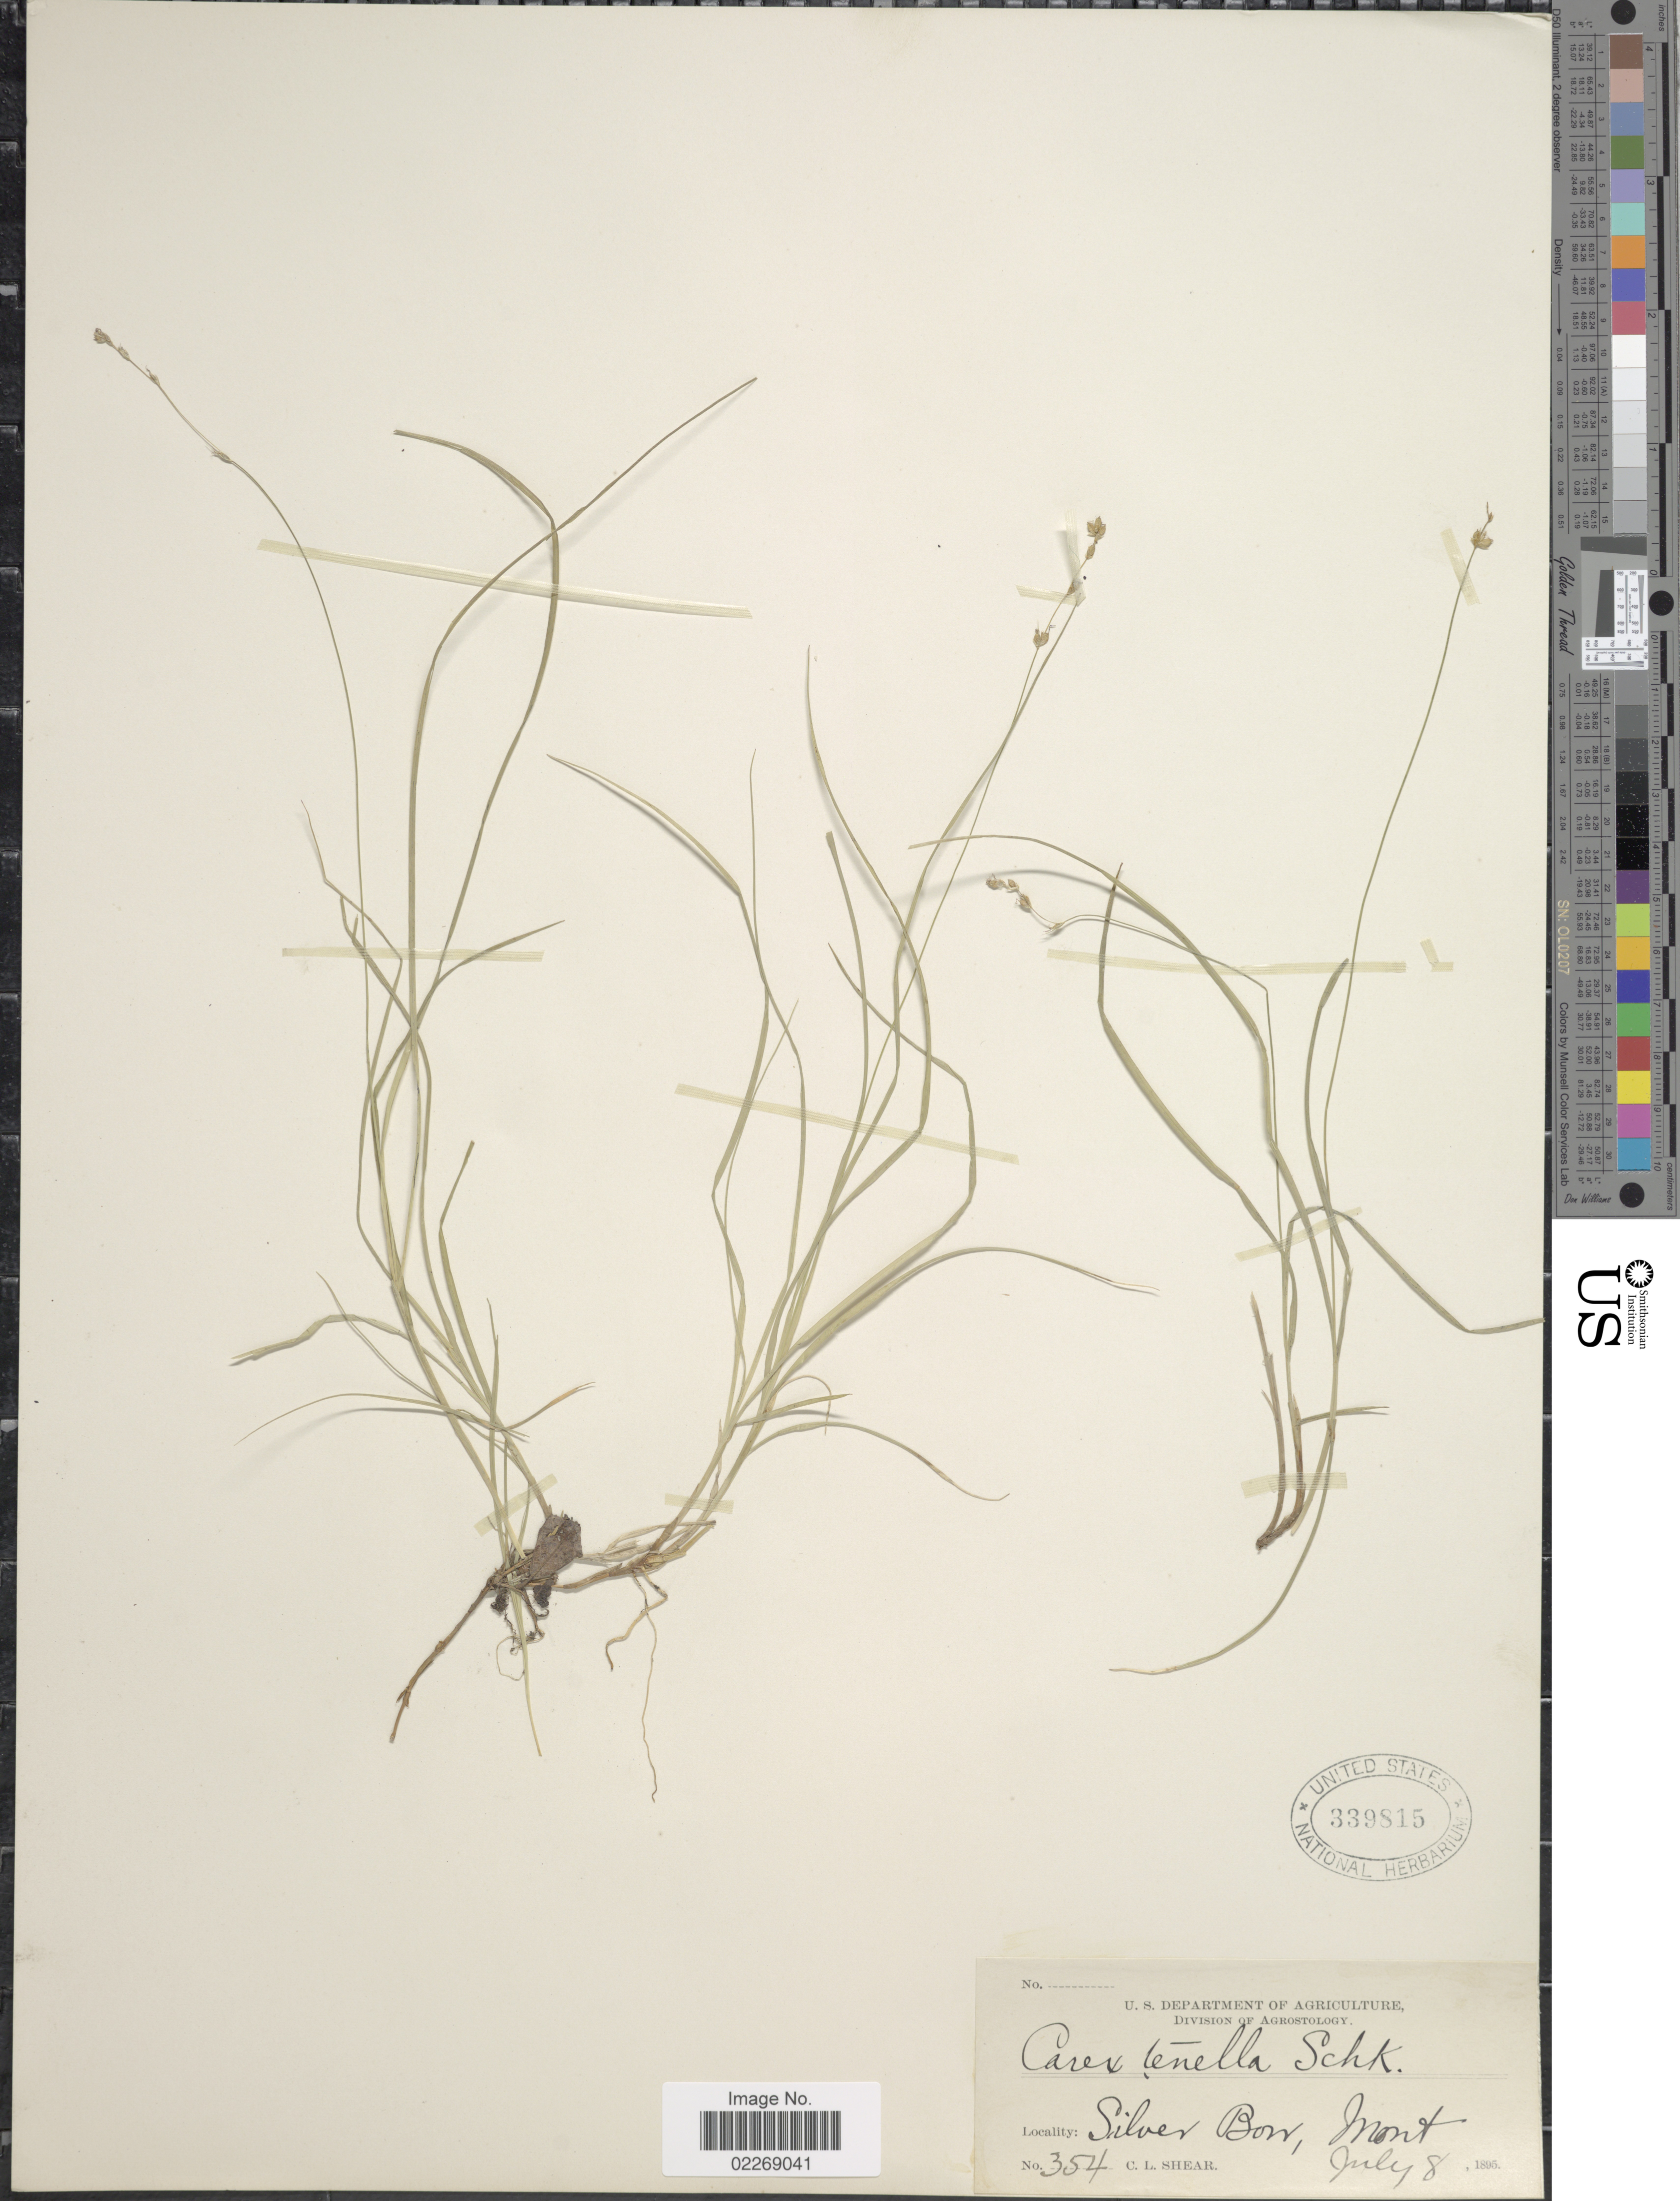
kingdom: Plantae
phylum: Tracheophyta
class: Liliopsida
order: Poales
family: Cyperaceae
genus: Carex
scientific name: Carex disperma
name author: Dewey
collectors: C. L. Shear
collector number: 354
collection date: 1895-07-08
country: United States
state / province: Montana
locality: Silver Bow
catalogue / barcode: US 339815